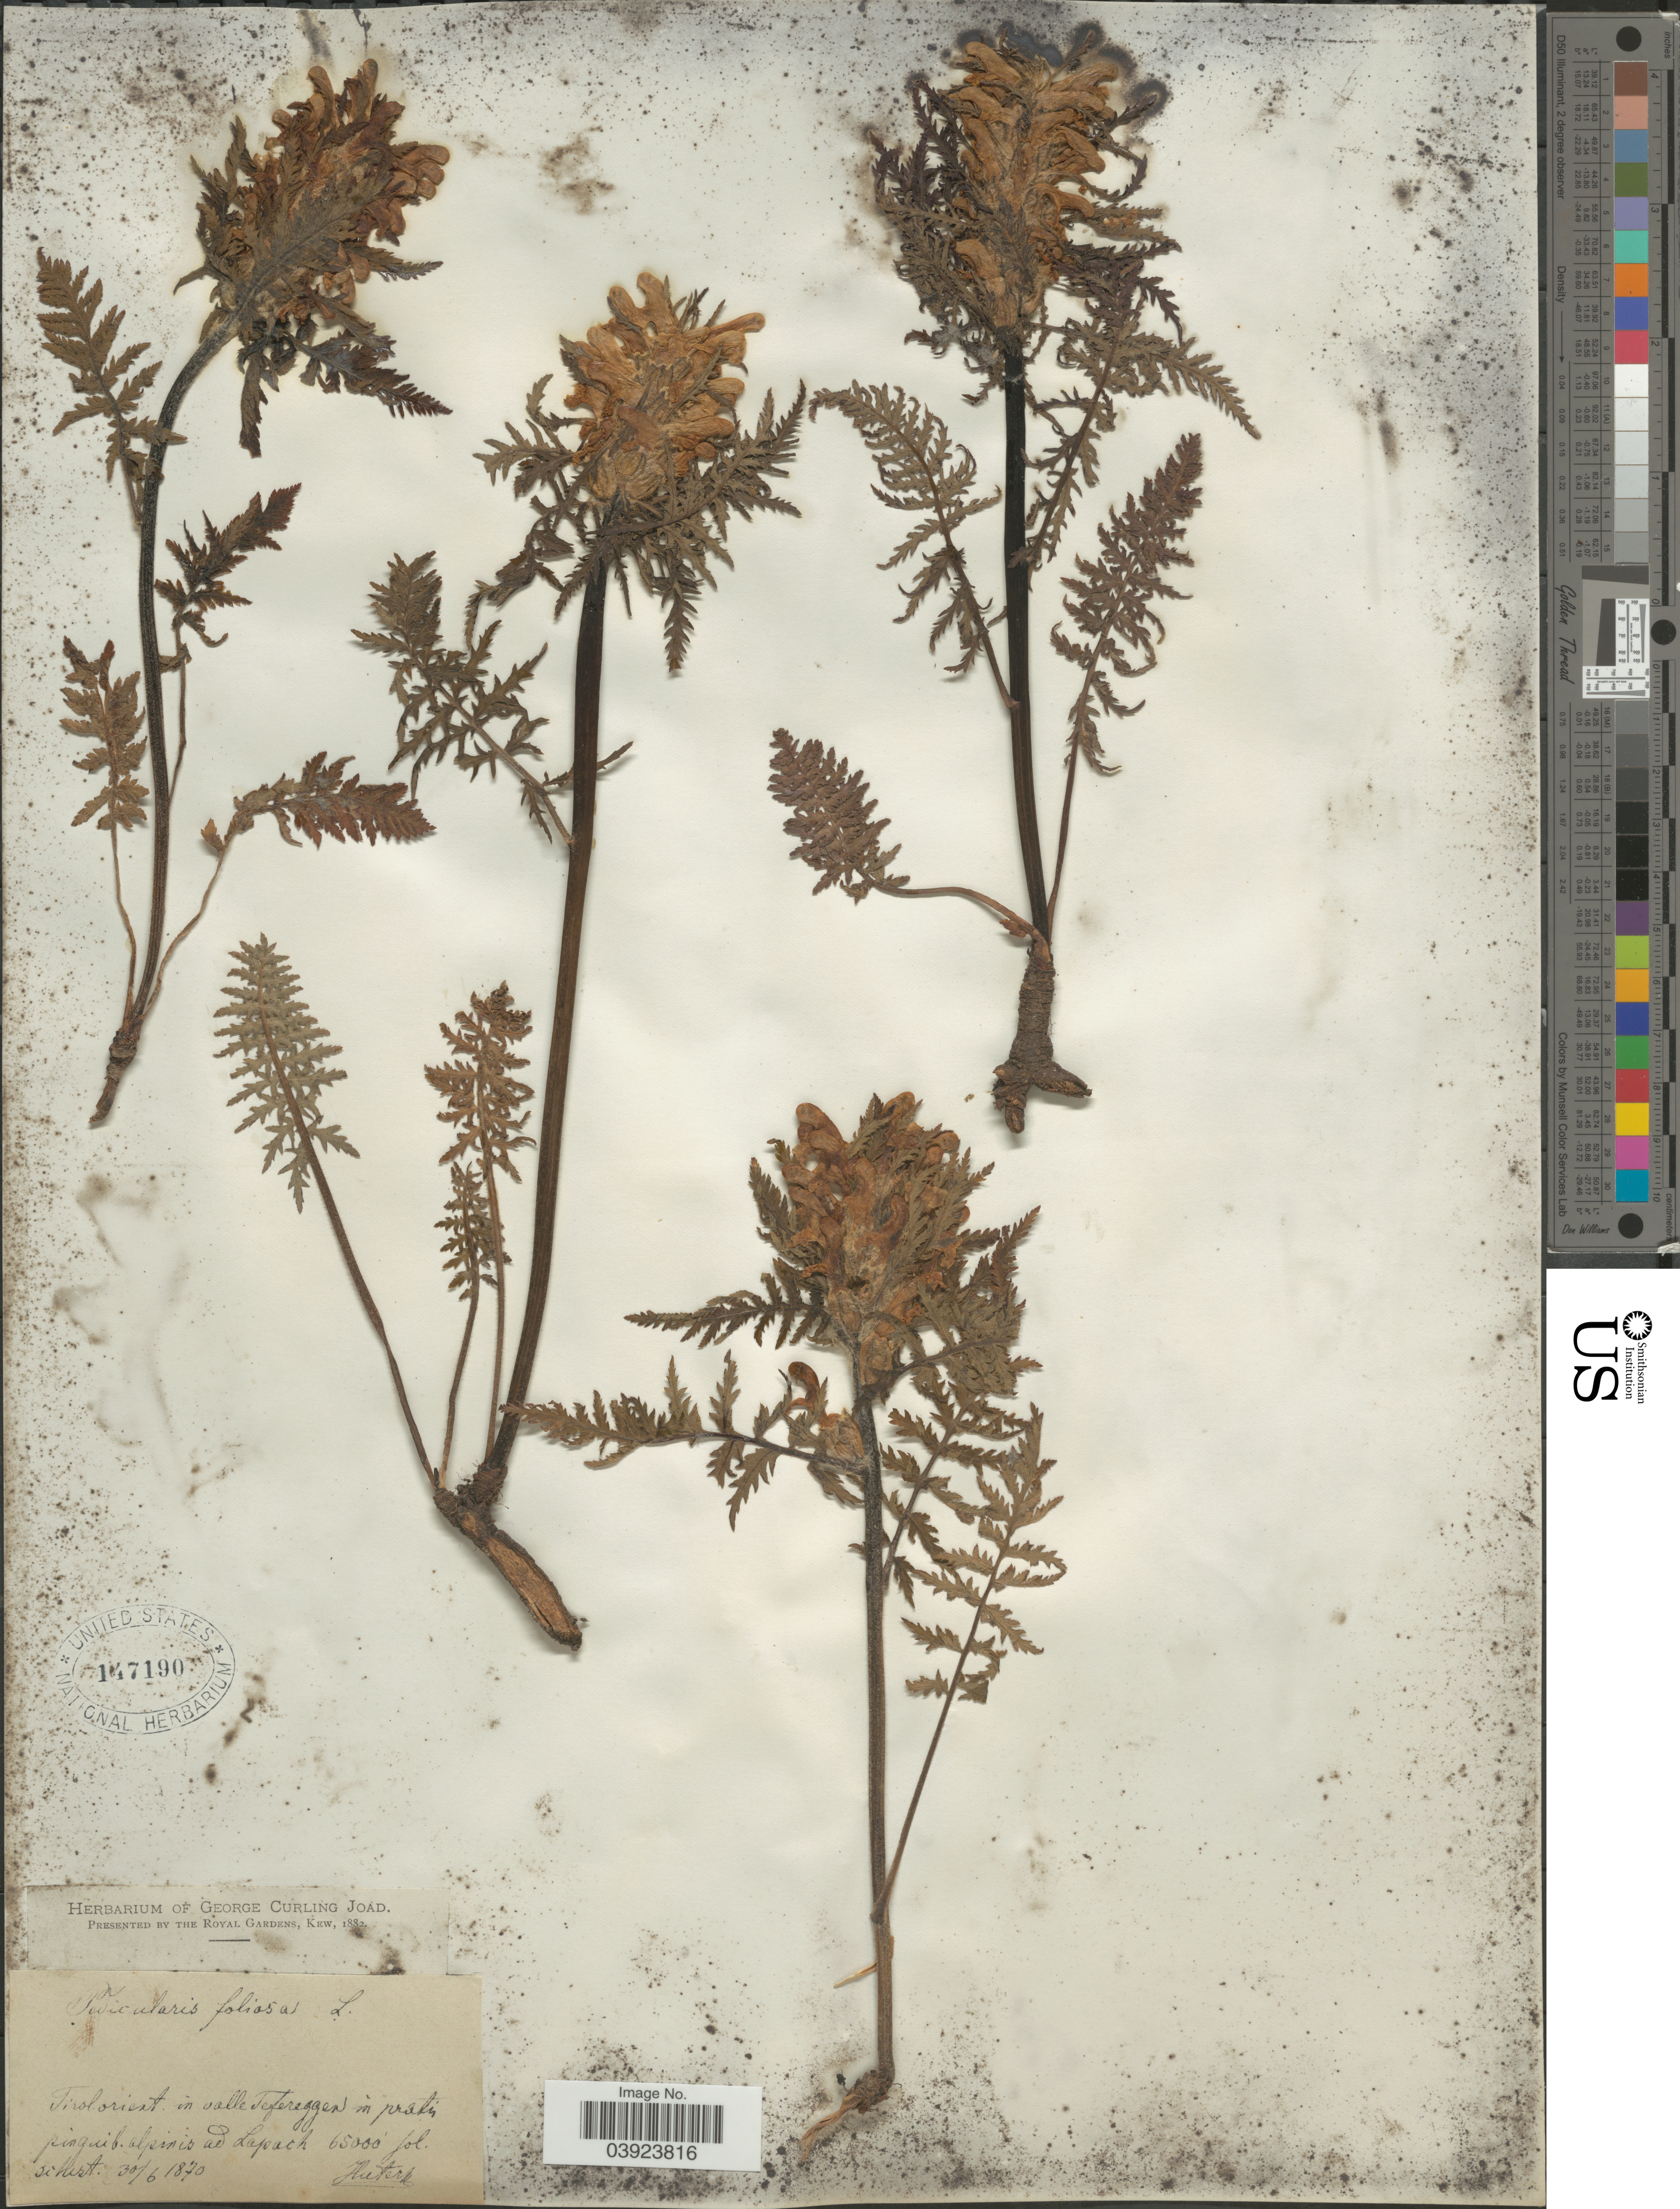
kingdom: Plantae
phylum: Tracheophyta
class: Magnoliopsida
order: Lamiales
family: Orobanchaceae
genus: Pedicularis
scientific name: Pedicularis foliosa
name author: L.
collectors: -. Huter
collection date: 1870-06-30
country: Austria / Italy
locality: Tirol orient. in valle Defereggen in pratis pinguib alpinis ad Lapach.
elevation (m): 19812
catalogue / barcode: US 147190